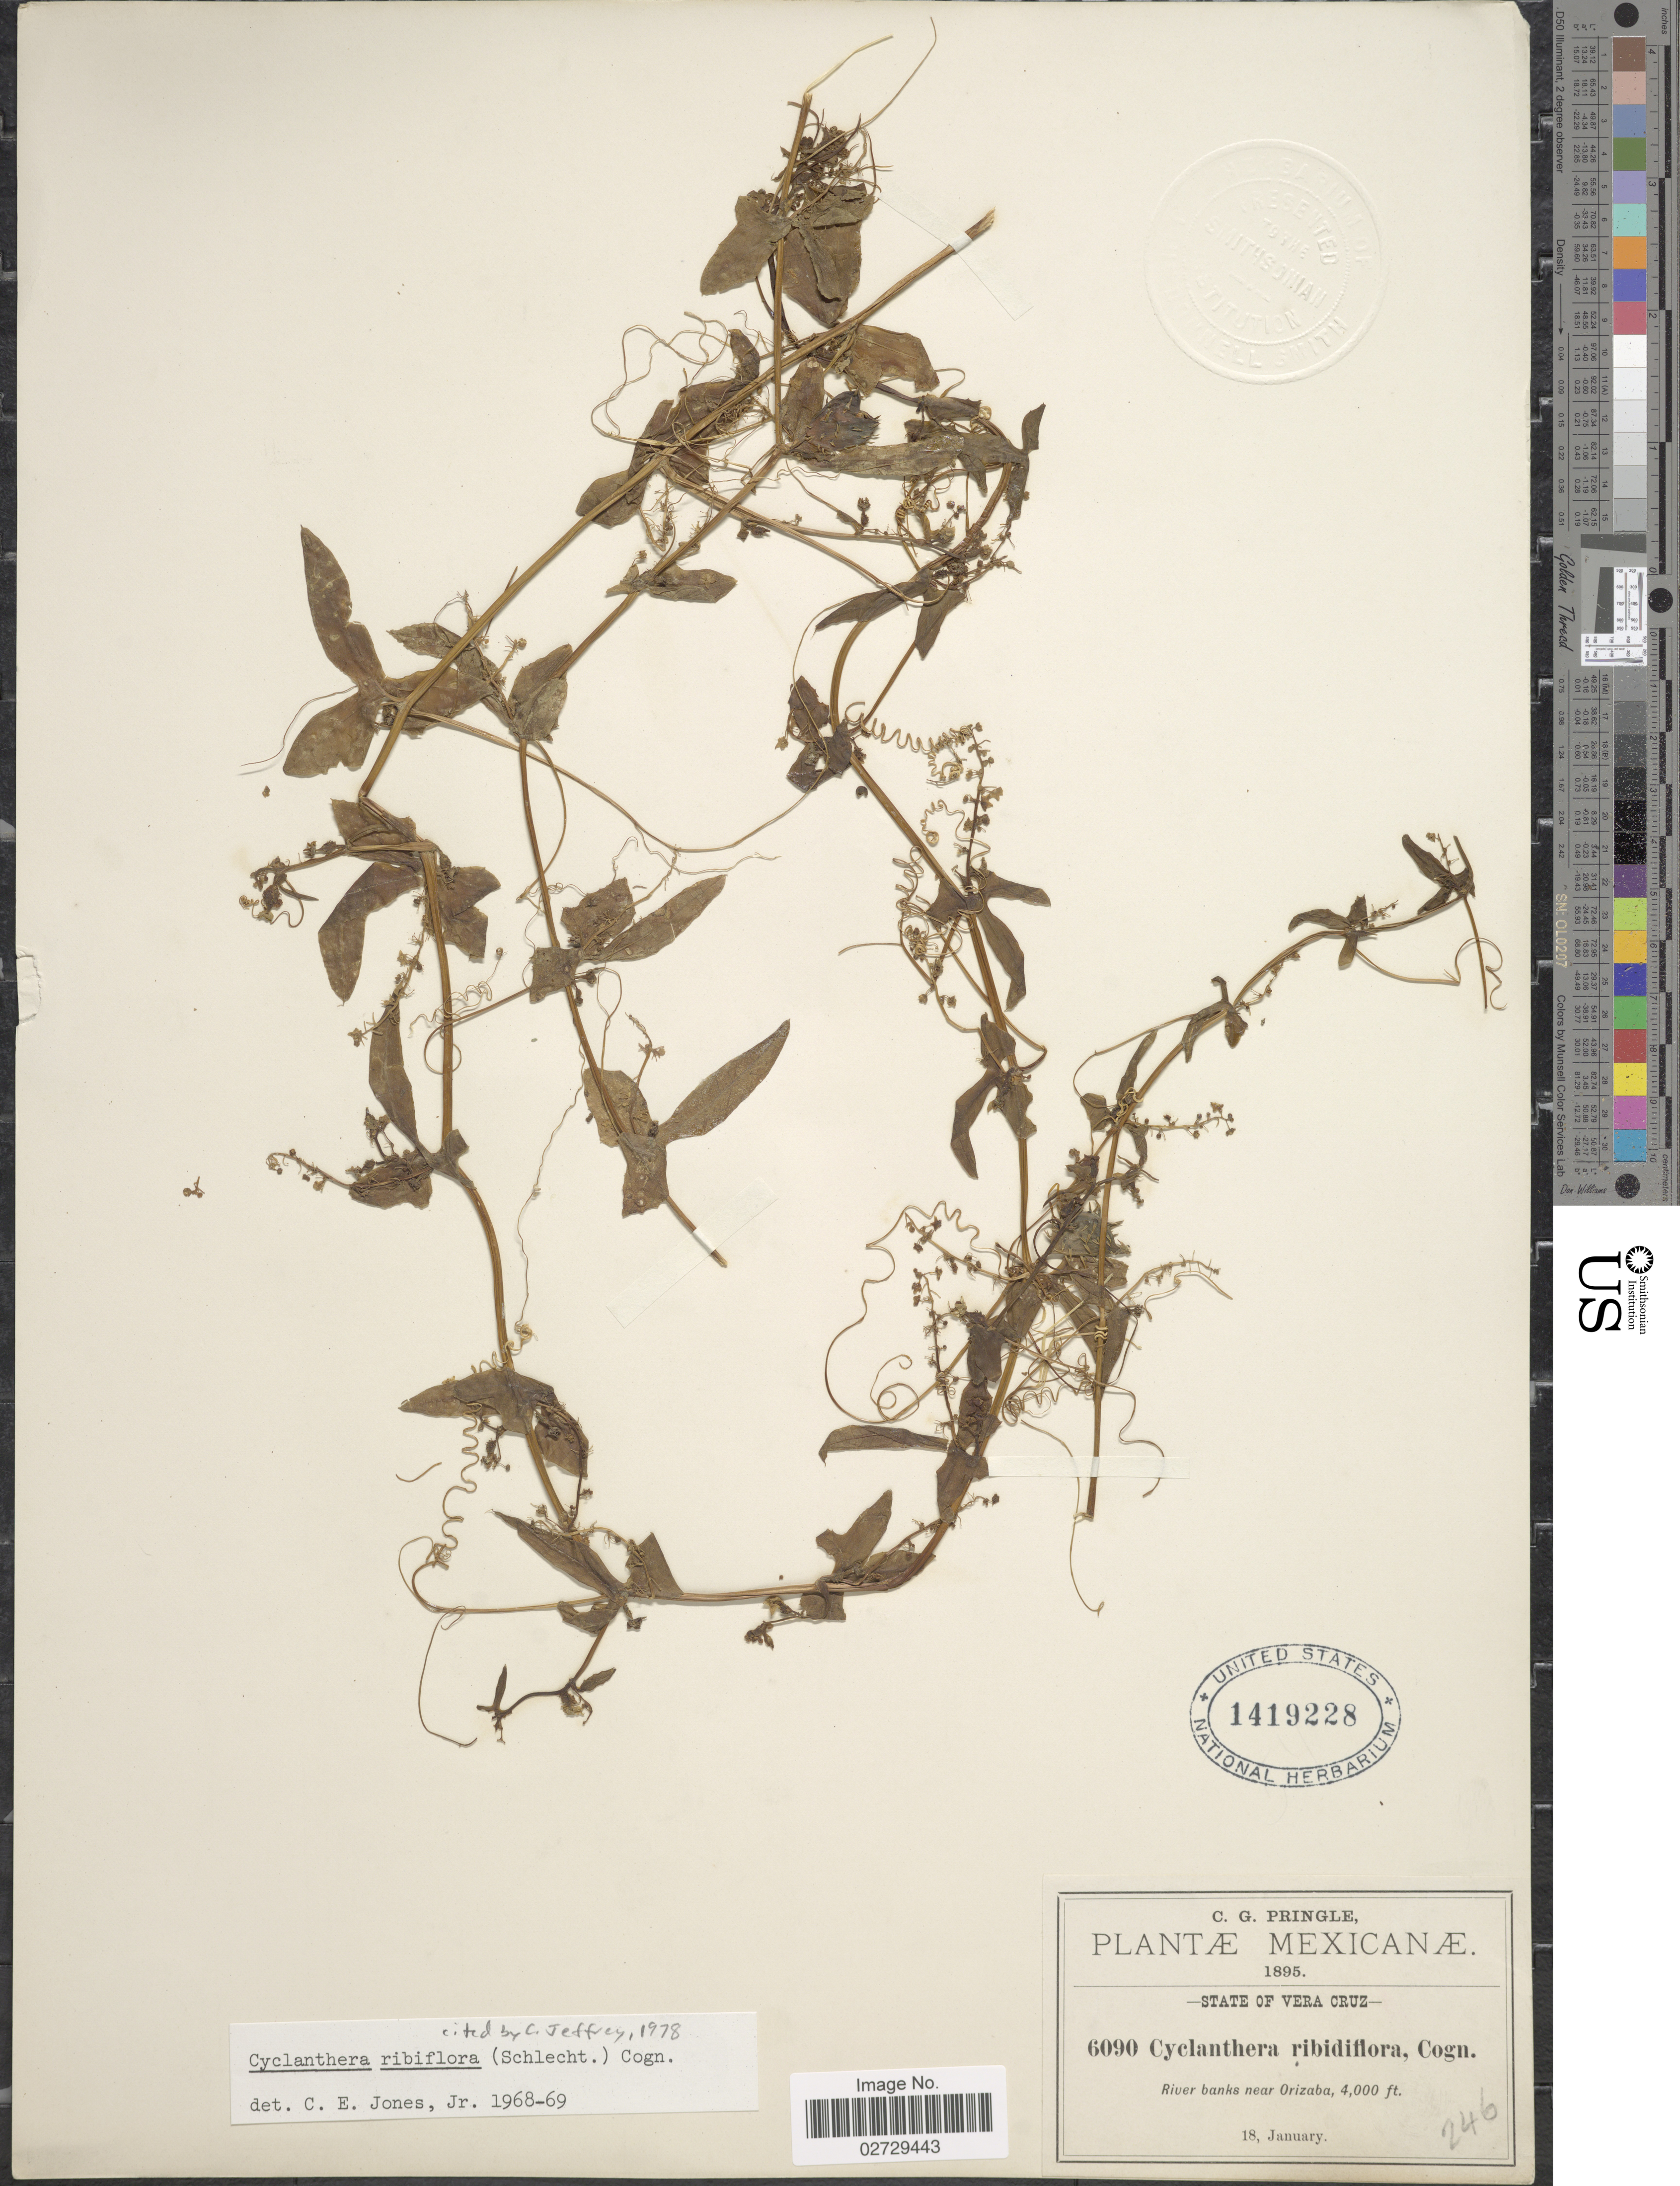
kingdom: Plantae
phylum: Tracheophyta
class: Magnoliopsida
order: Cucurbitales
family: Cucurbitaceae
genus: Cyclanthera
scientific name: Cyclanthera ribiflora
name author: (Schltdl.) Cogn.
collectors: C. G. Pringle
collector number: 6090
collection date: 1895-01-18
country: Mexico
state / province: Veracruz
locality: State of Vera Cruz. River banks near Orizaba.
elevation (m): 1219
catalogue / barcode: US 1419228